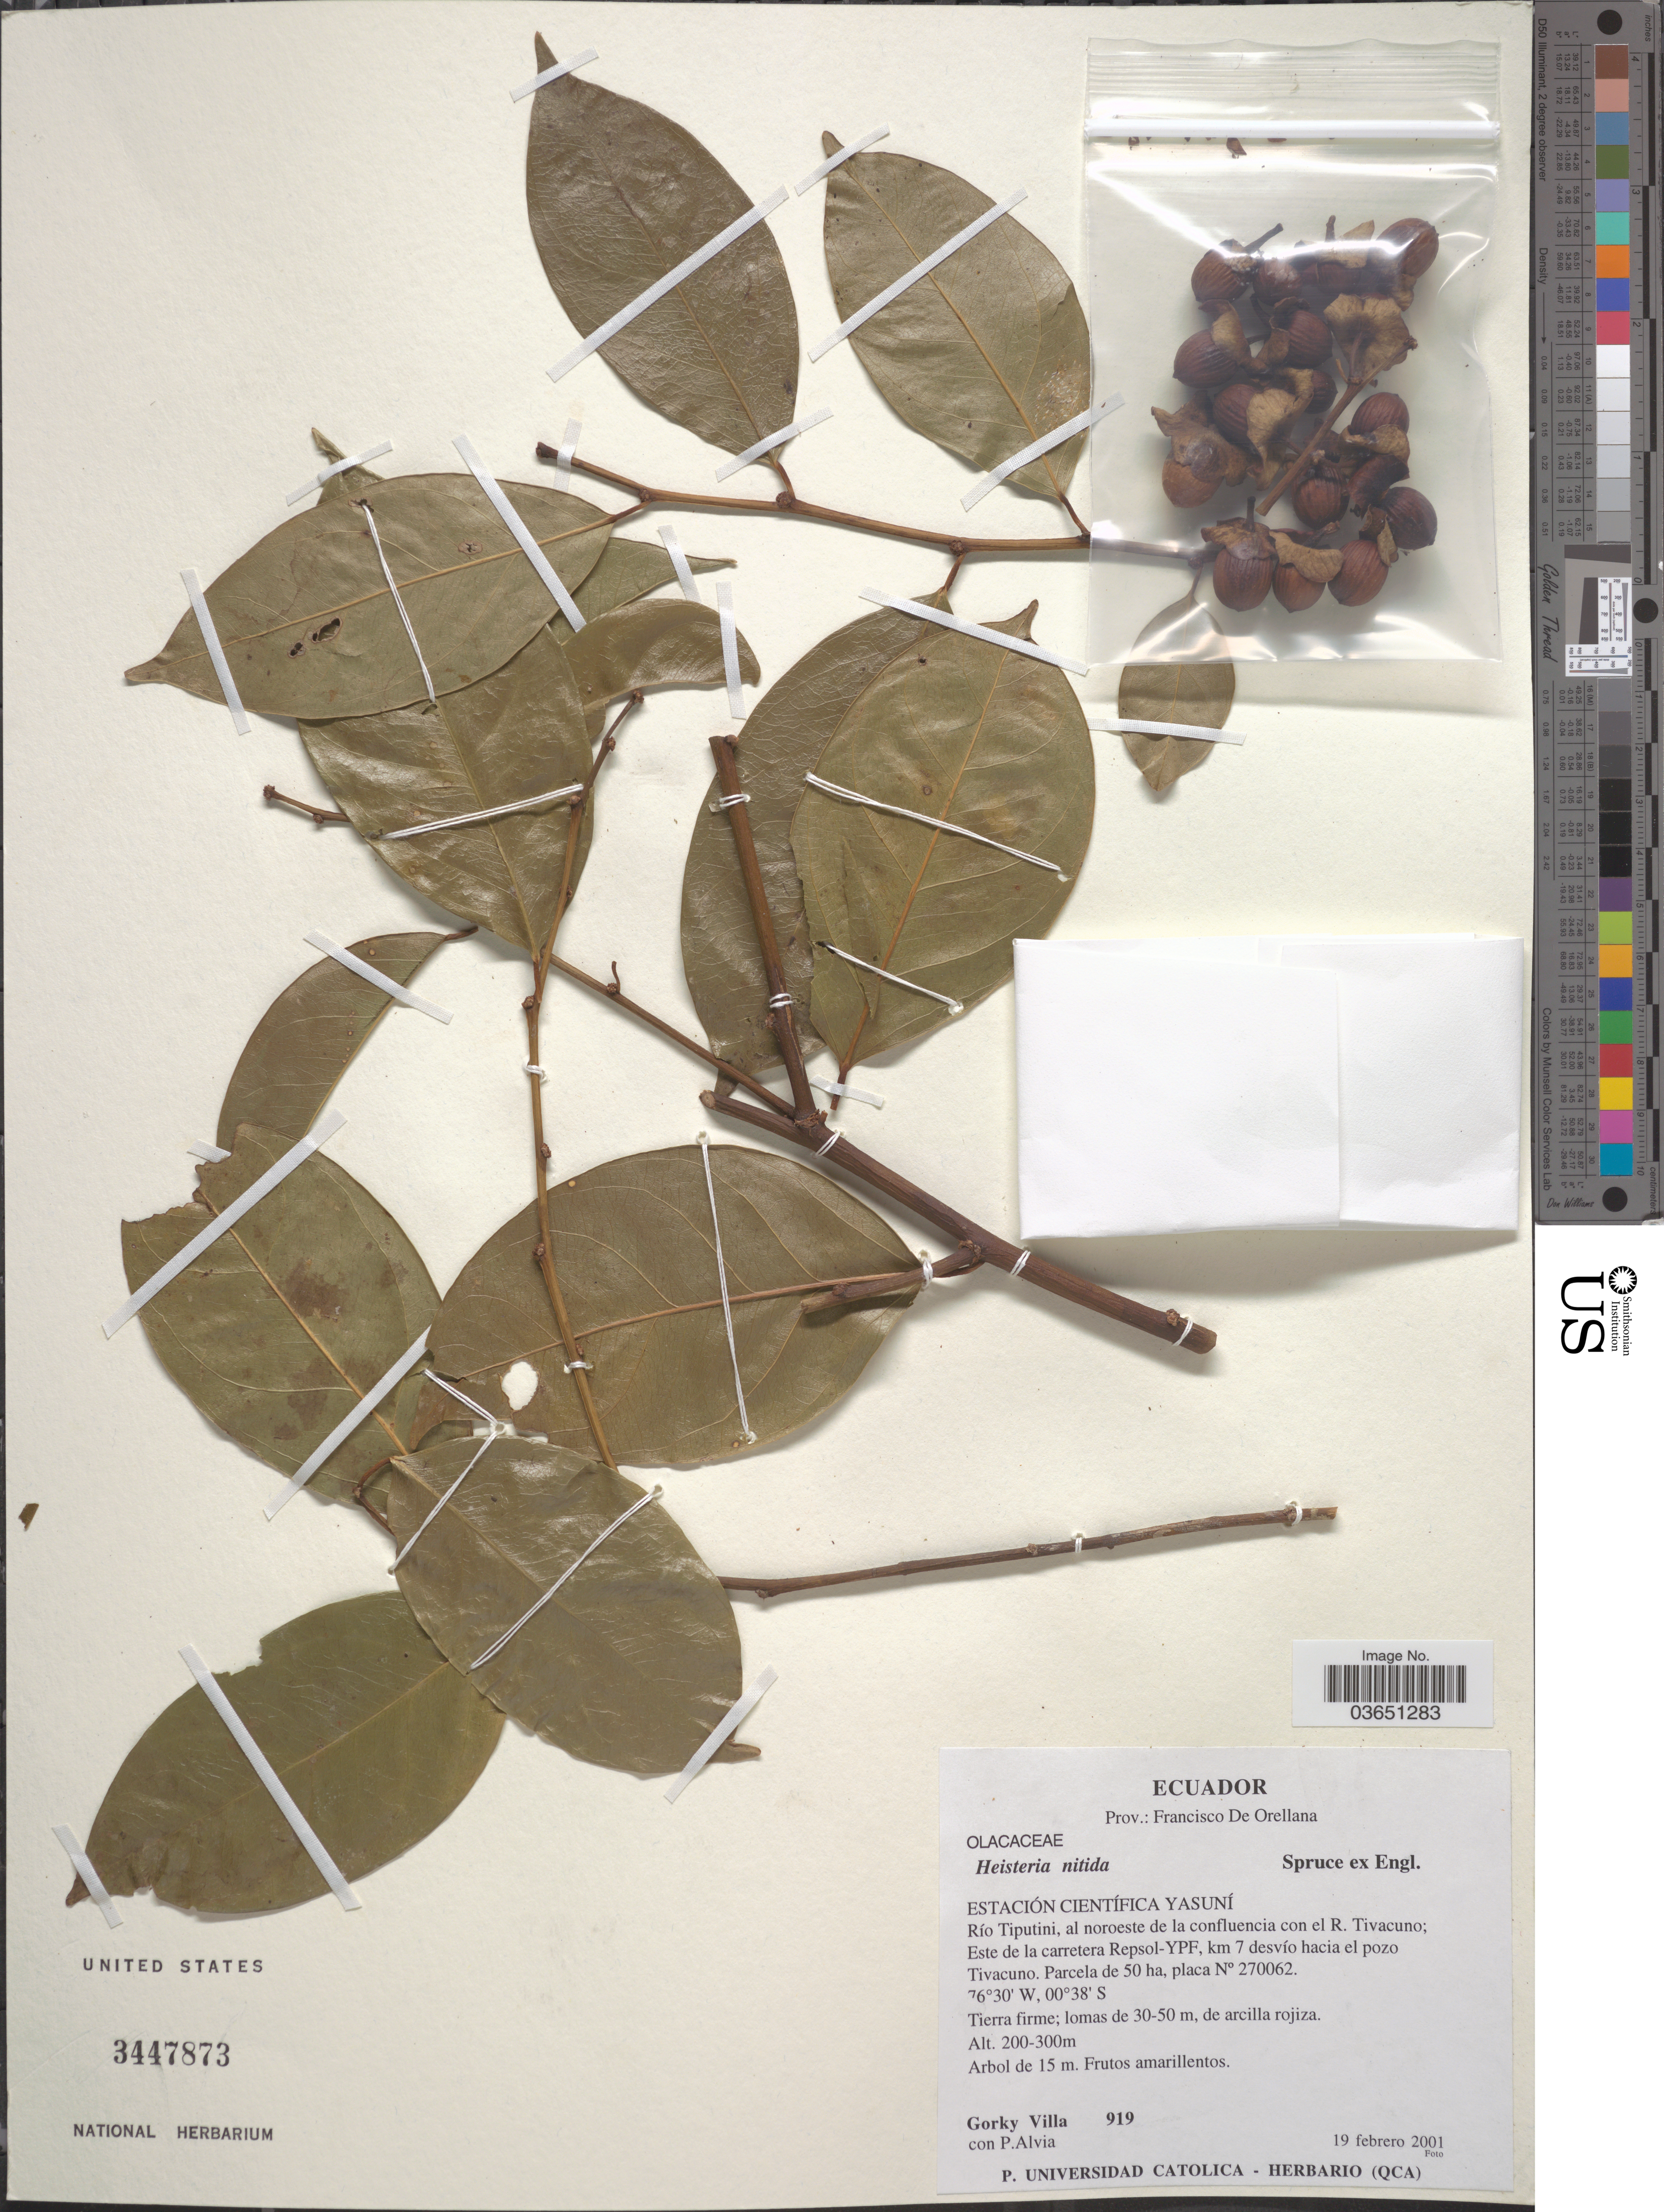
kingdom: Plantae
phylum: Tracheophyta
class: Magnoliopsida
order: Santalales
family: Erythropalaceae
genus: Heisteria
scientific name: Heisteria nitida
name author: Engl.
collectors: G. Villa & P. Alvia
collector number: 919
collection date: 2001-02-19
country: Ecuador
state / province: Orellana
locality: Prov.: Francisco De Orellana. Estación Científica Yasuní. Río Tiputini, al noroeste de la confluencia con el R. Tivacuno; Este de la carretera Repsol-YPF, km 7 desvío hacia el pozo Tivacuno.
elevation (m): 200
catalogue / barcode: US 3447873